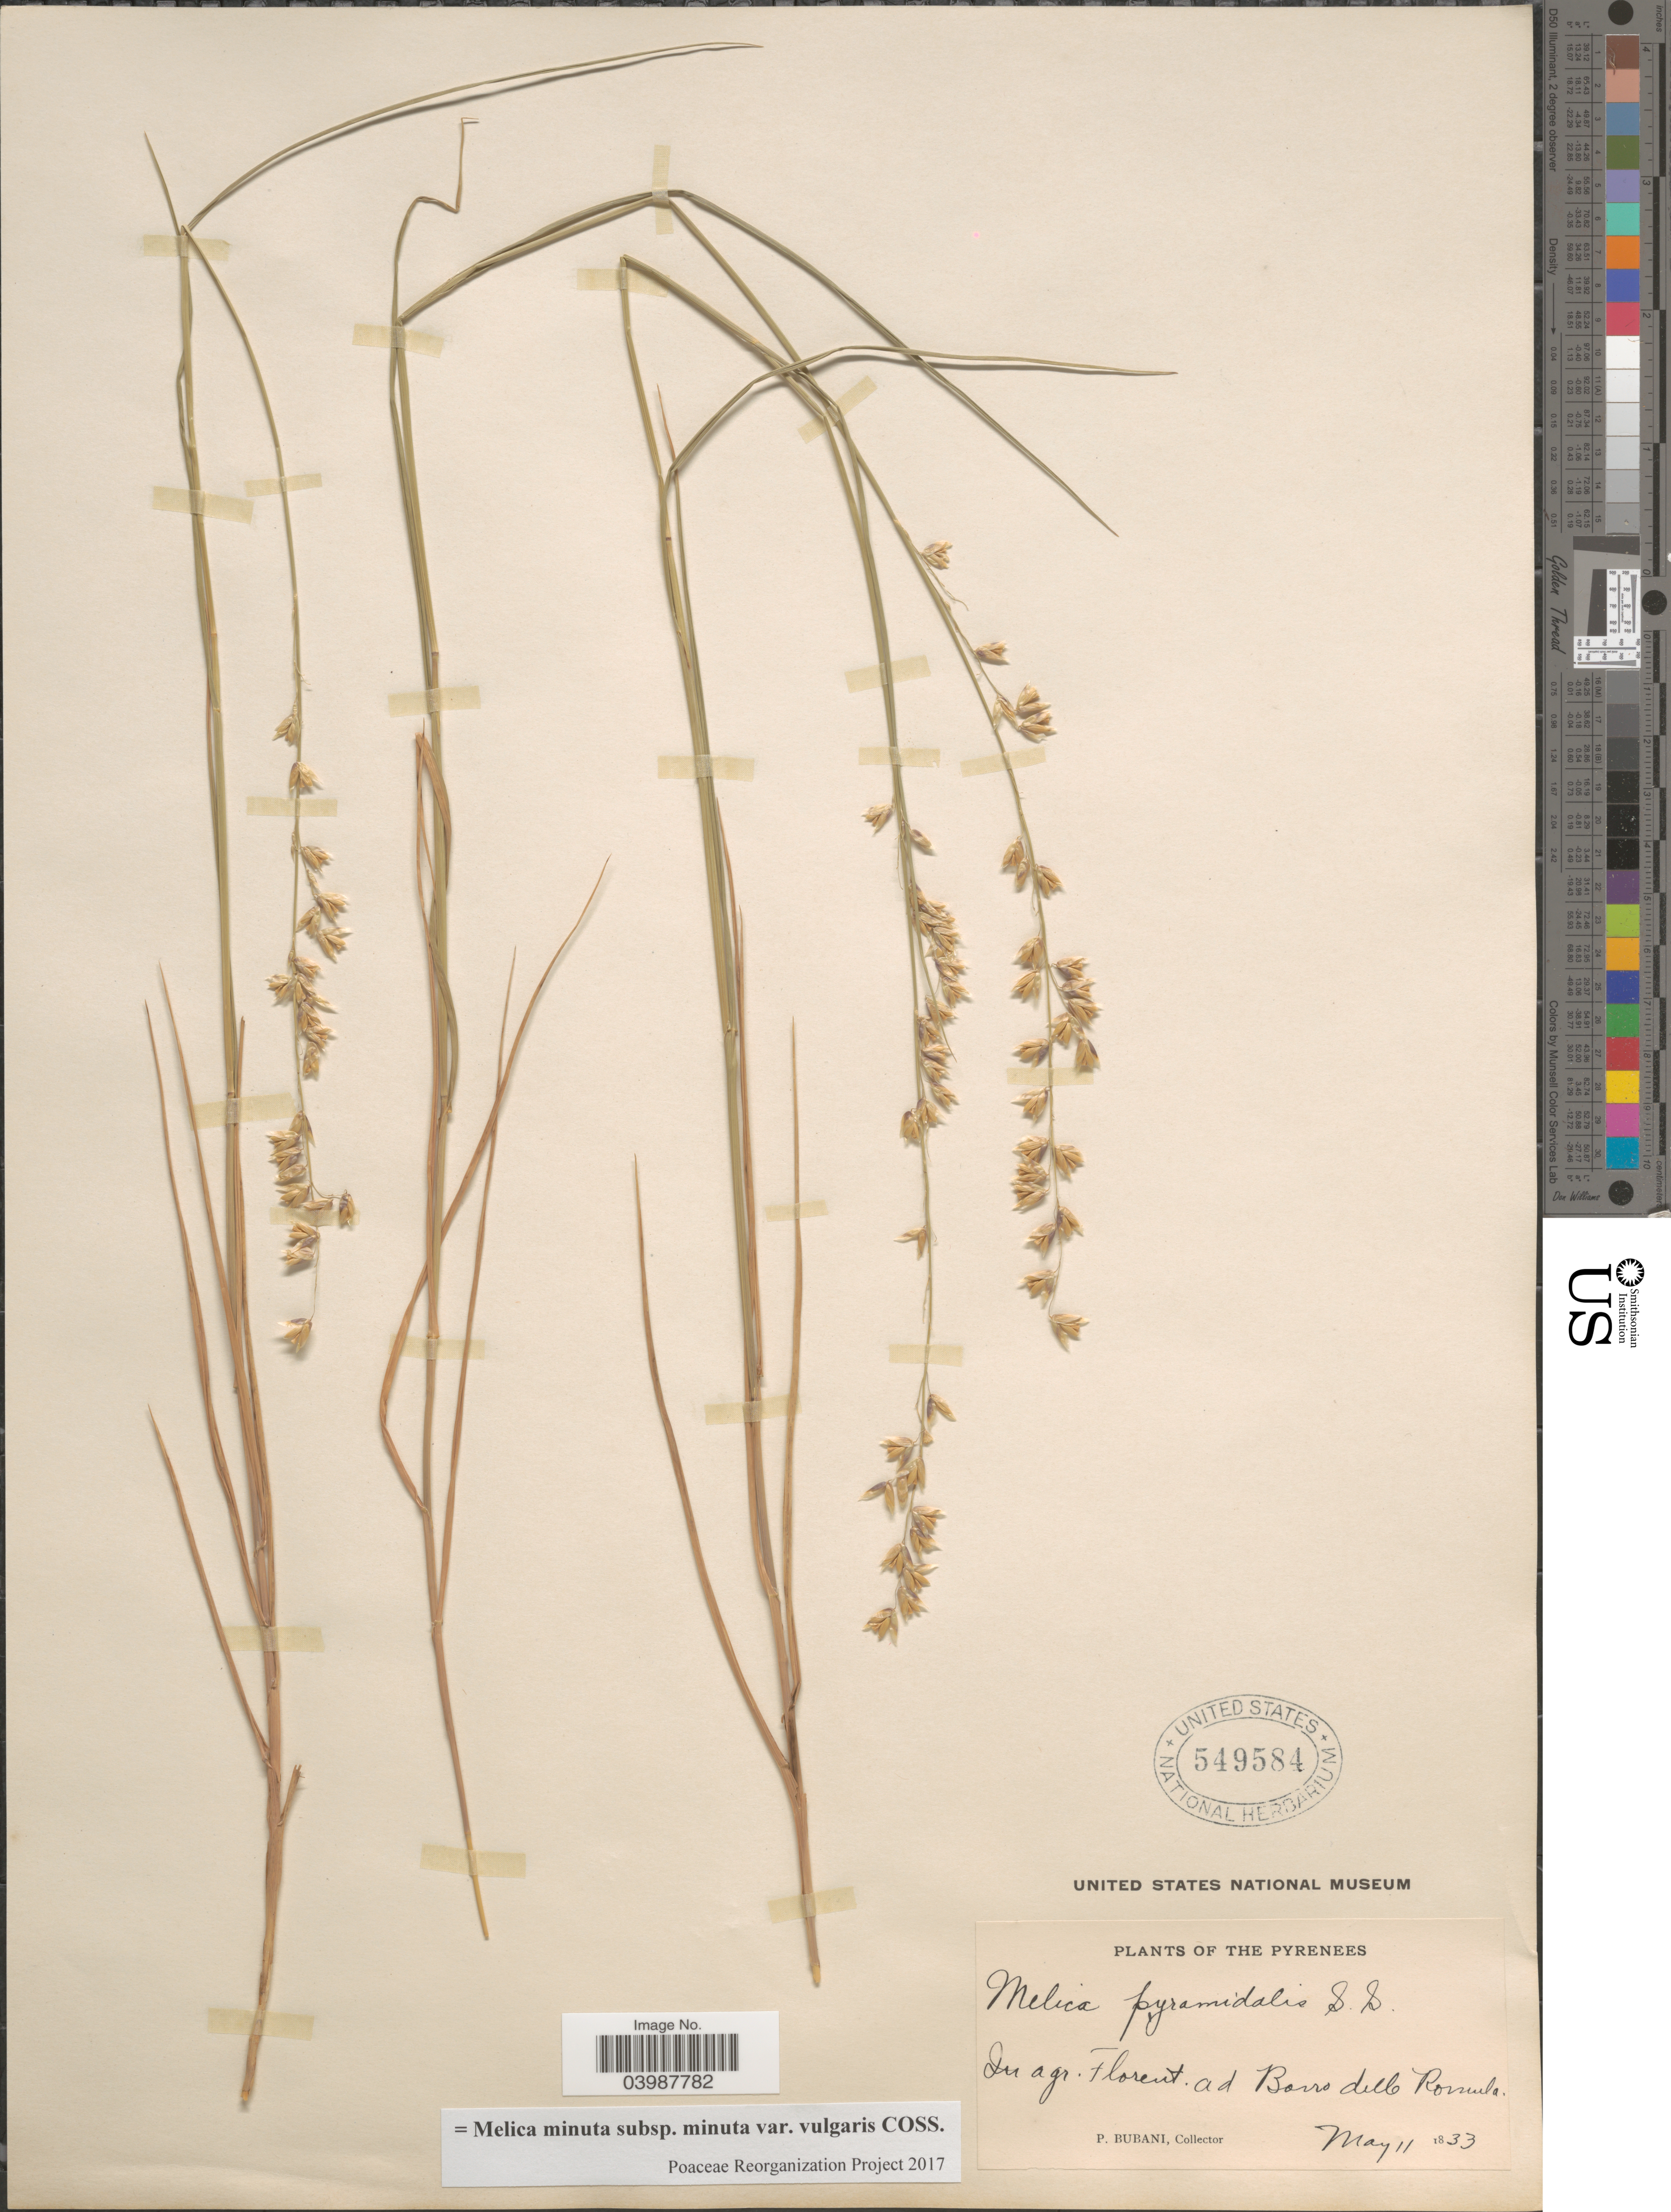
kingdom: Plantae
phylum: Tracheophyta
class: Liliopsida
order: Poales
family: Poaceae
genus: Melica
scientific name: Melica minuta subsp. minuta var. vulgaris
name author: Coss.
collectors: P. Bubani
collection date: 1833-05-11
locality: Pyrenees. In agr. Florent. ad Borro dell Romula.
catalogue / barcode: US 549584